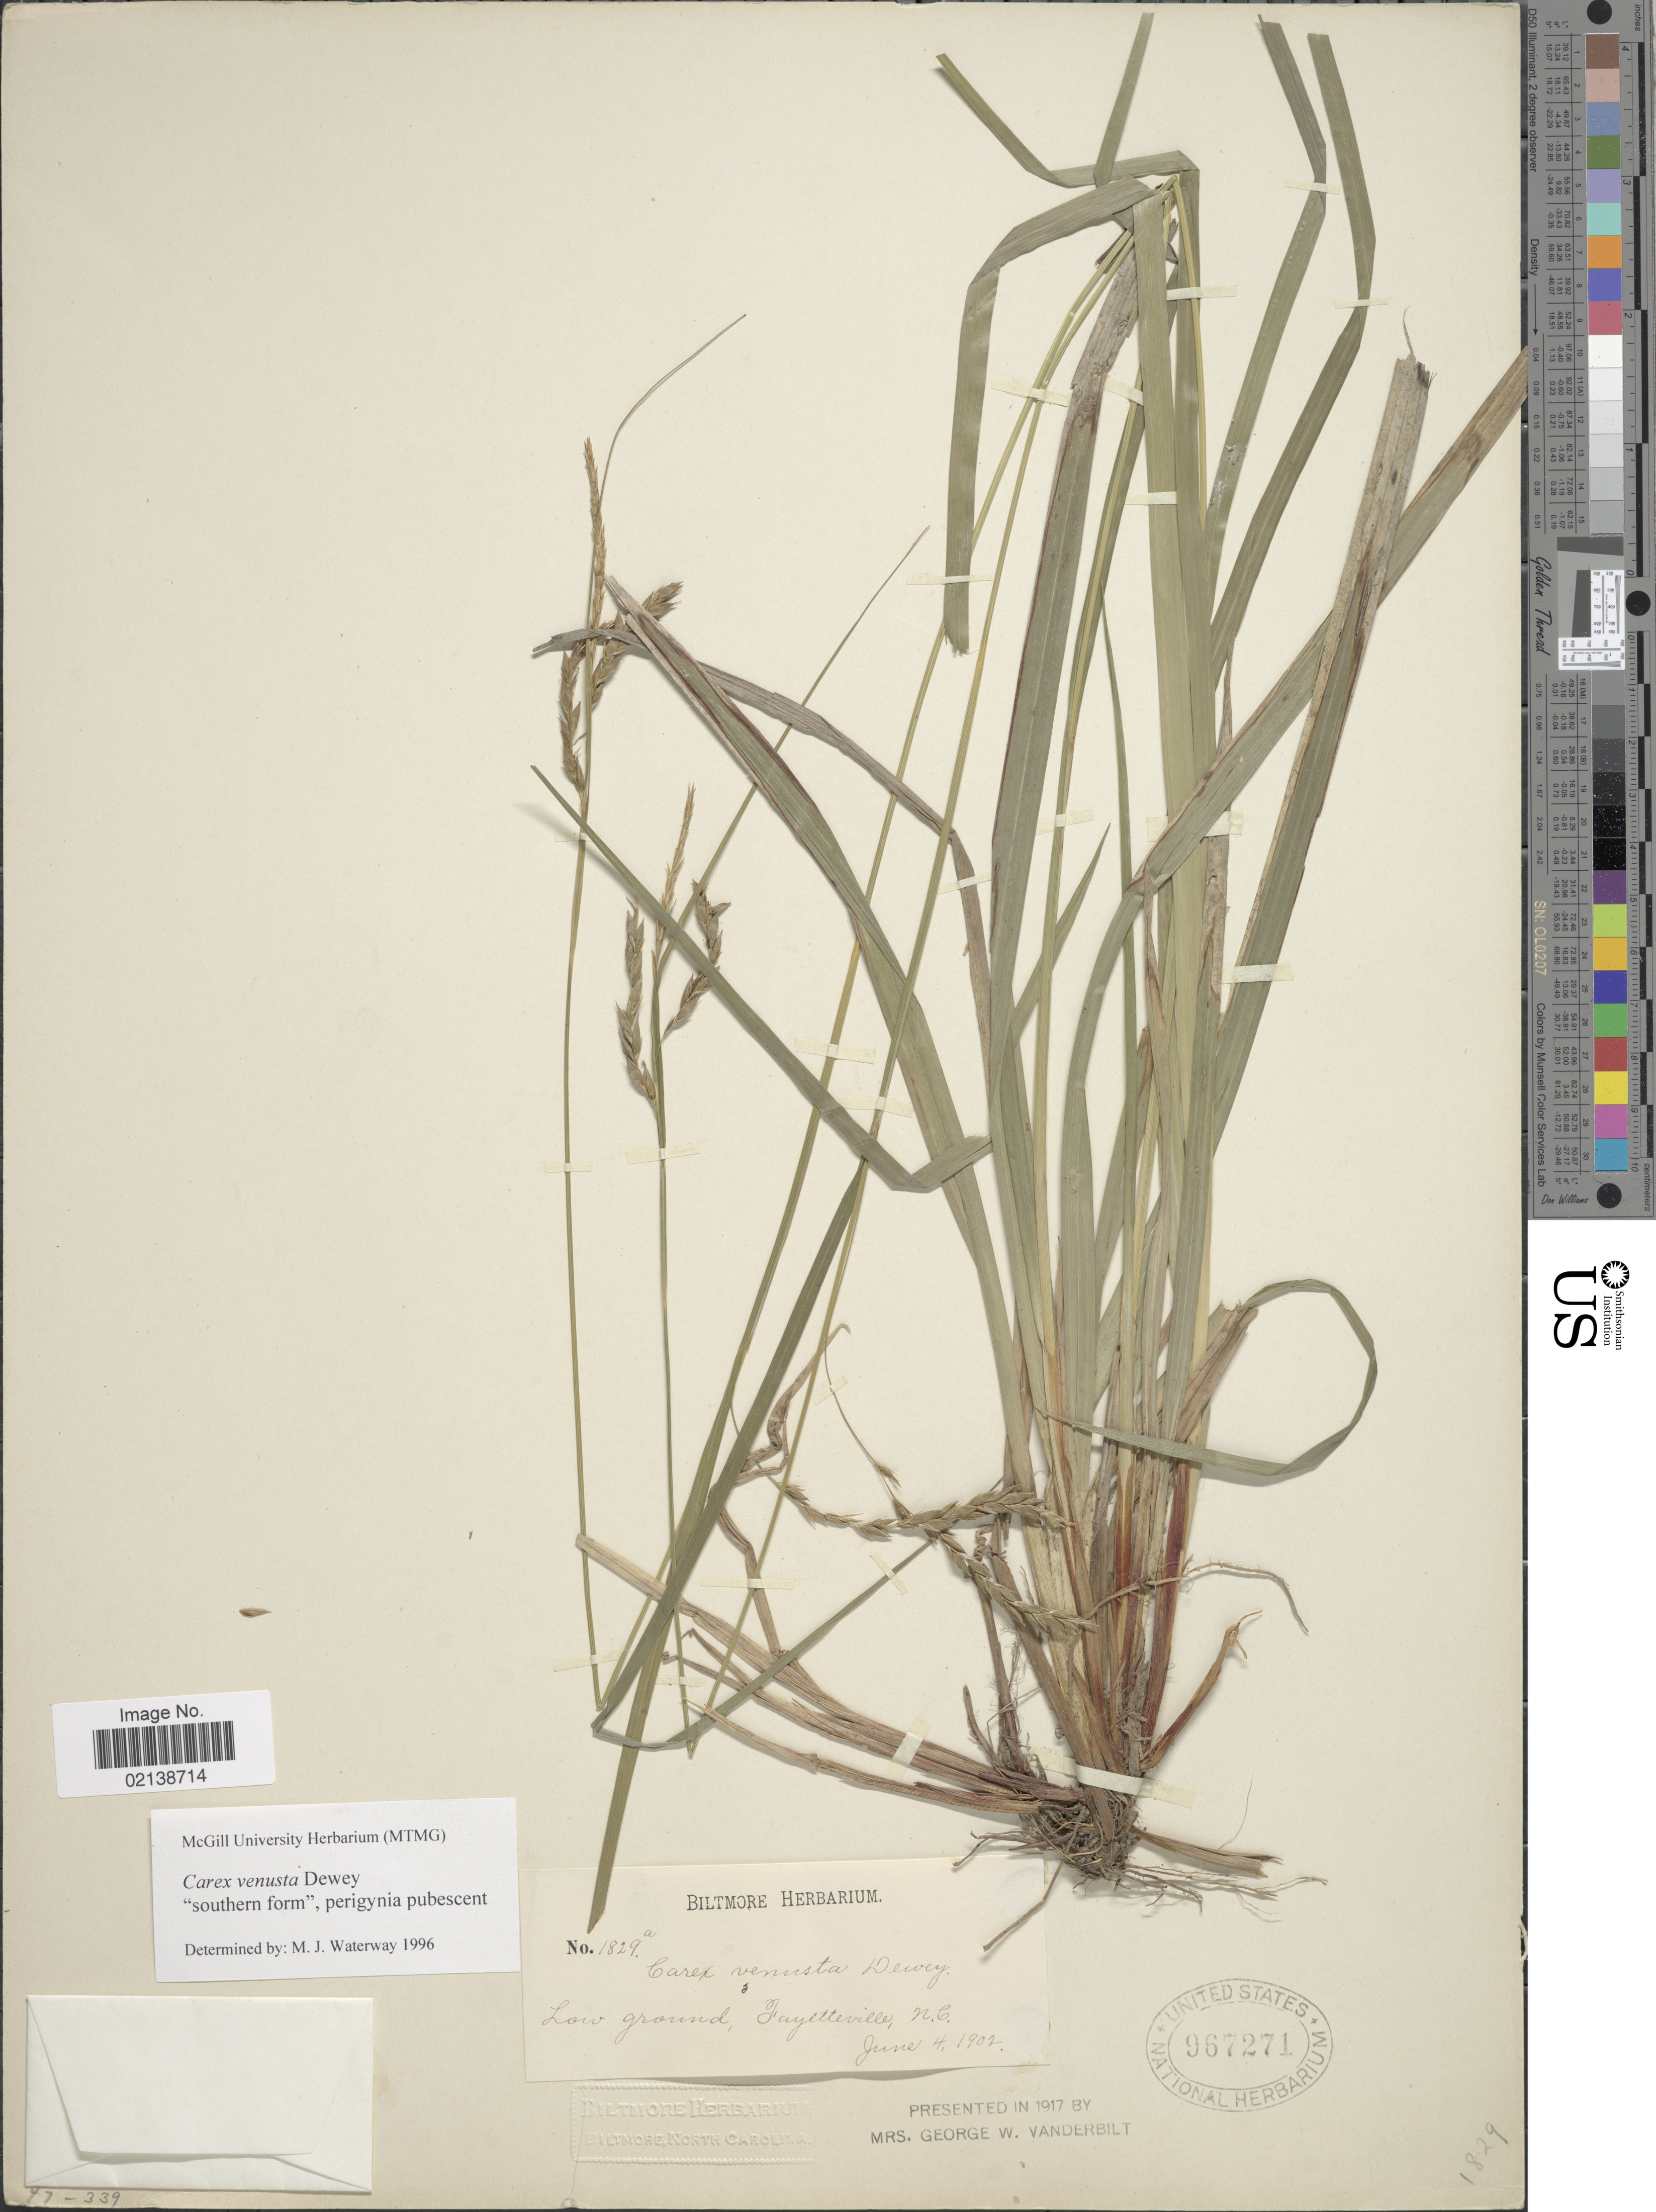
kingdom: Plantae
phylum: Tracheophyta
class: Liliopsida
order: Poales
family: Cyperaceae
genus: Carex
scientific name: Carex venusta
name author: Dewey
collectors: ex herb. Biltmore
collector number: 1829a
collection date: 1902-06-04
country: United States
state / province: North Carolina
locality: Low ground, Fayetteville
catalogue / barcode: US 967271